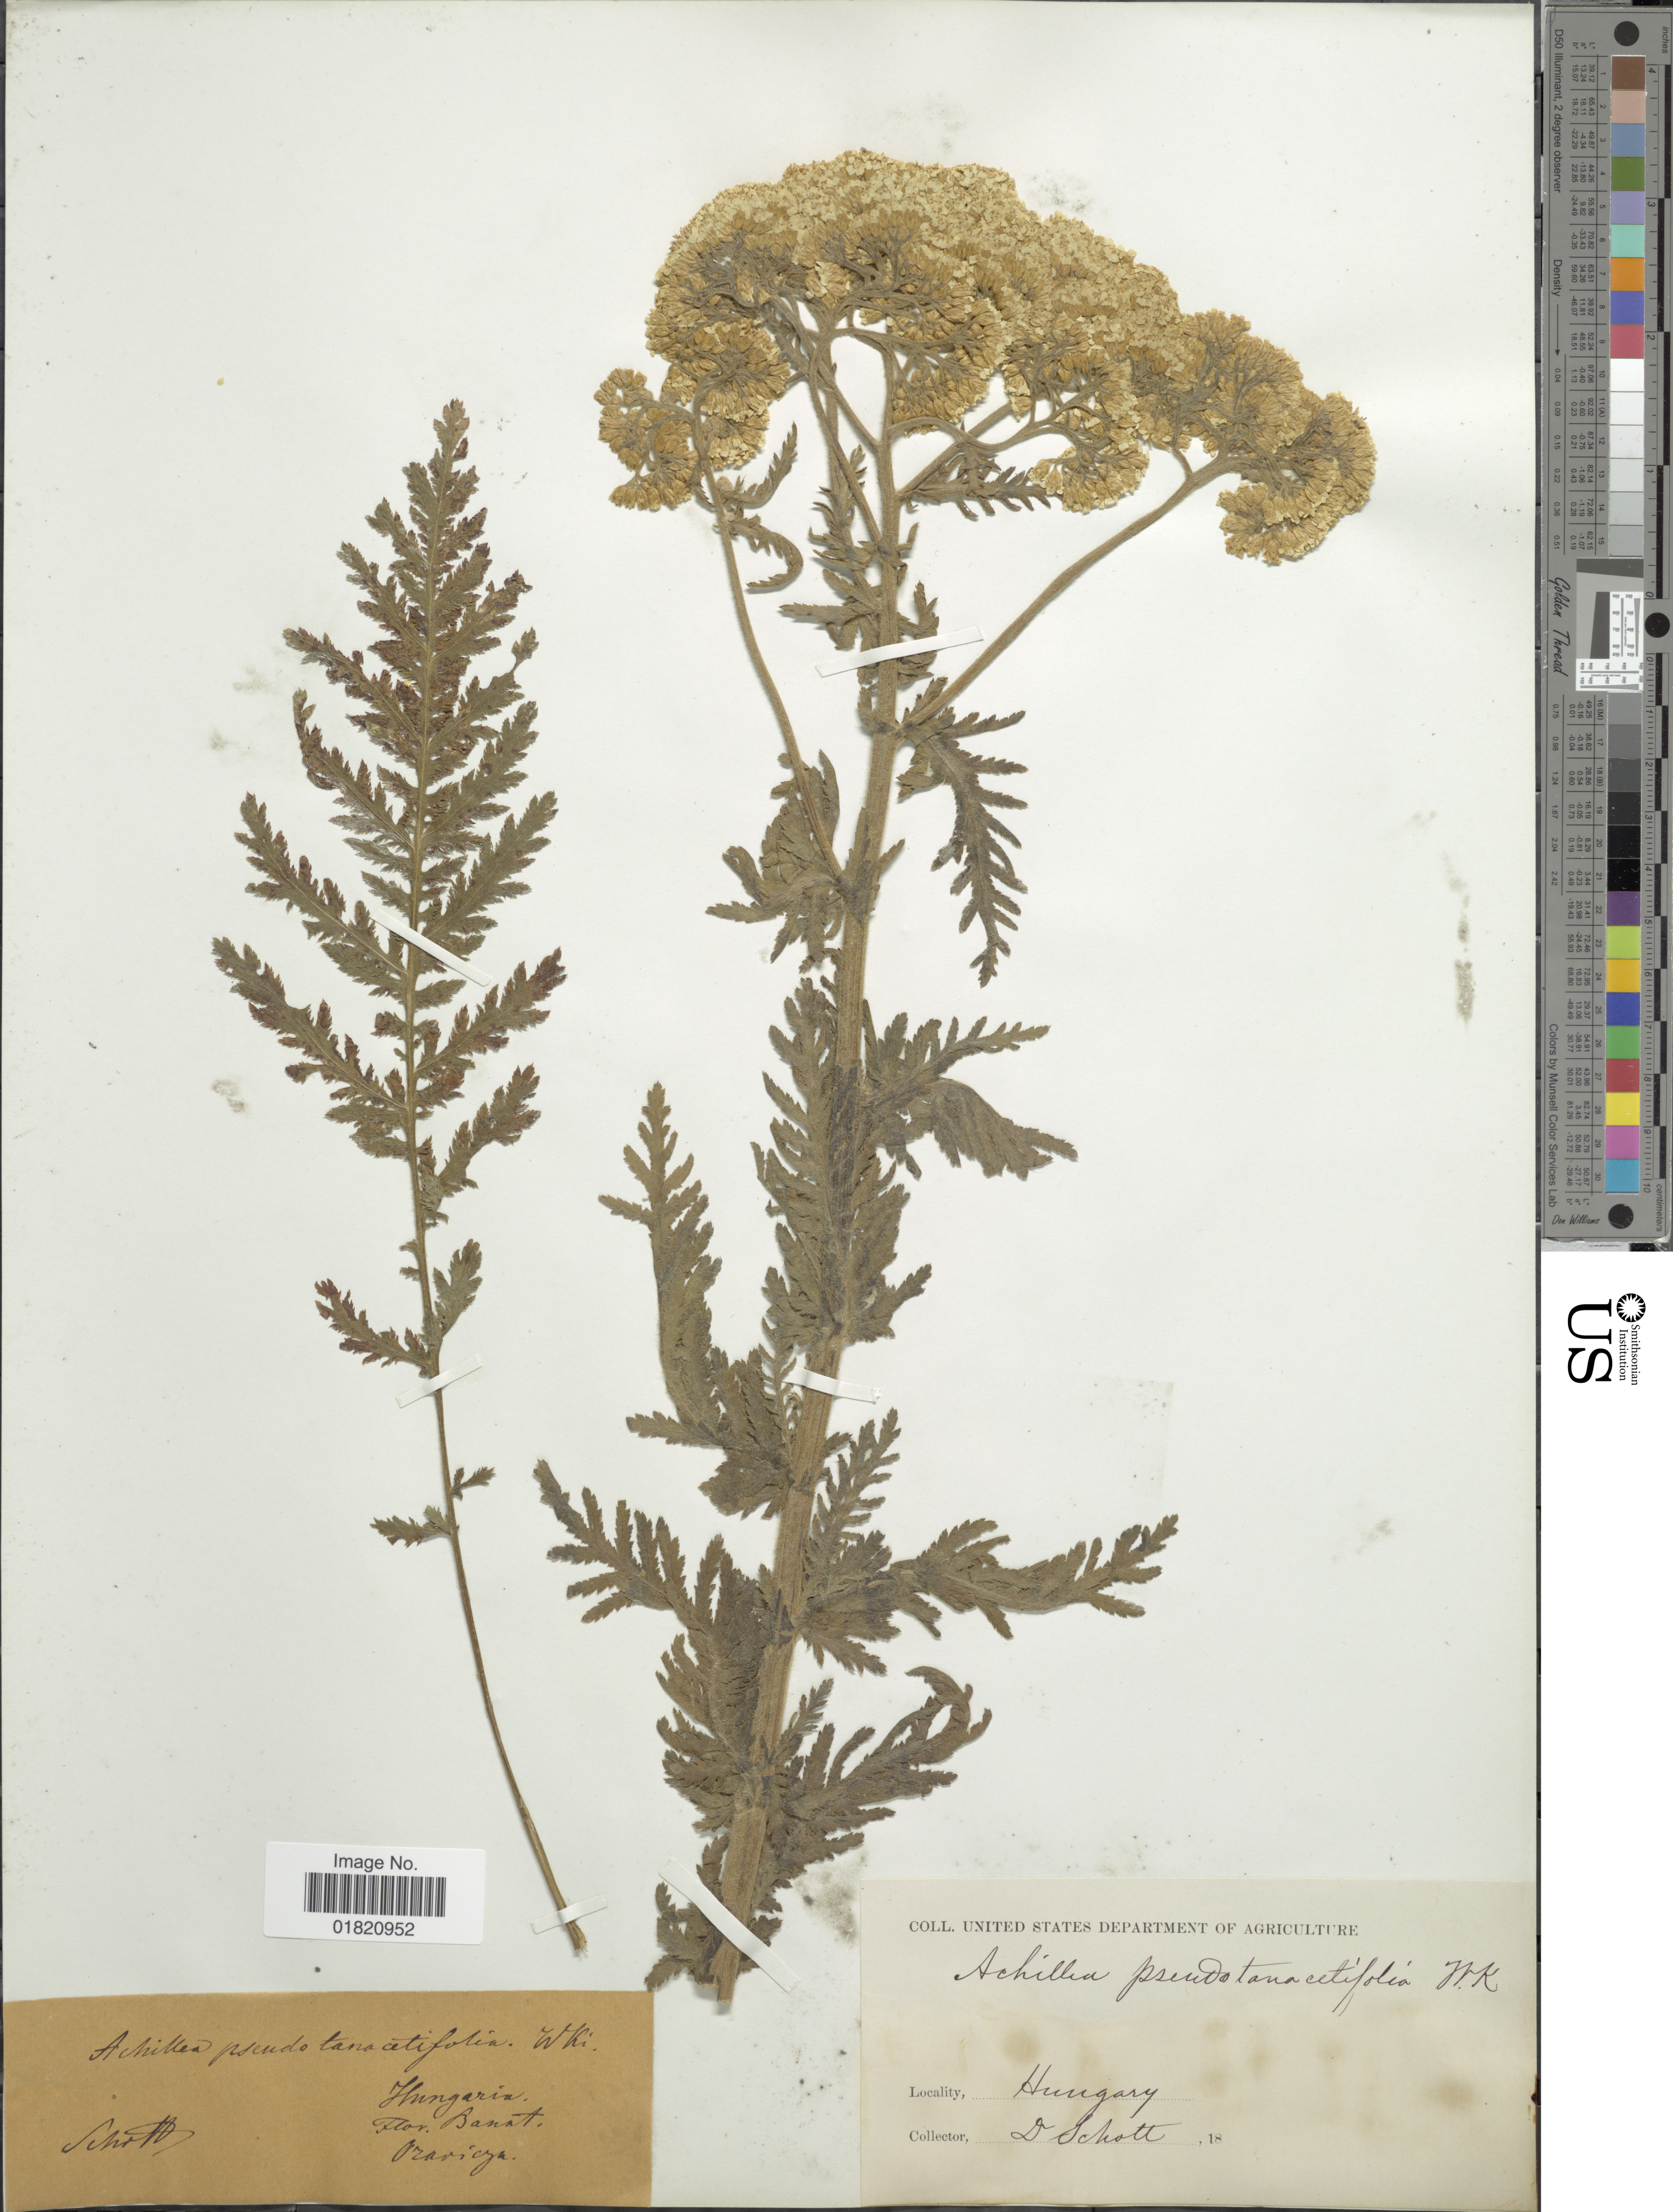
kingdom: Plantae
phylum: Tracheophyta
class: Magnoliopsida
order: Asterales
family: Asteraceae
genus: Achillea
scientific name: Achillea pseudotanacetifolia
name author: Wierzb. ex Rchb.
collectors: Schott, --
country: Romania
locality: Flor. Banat, Oravicza